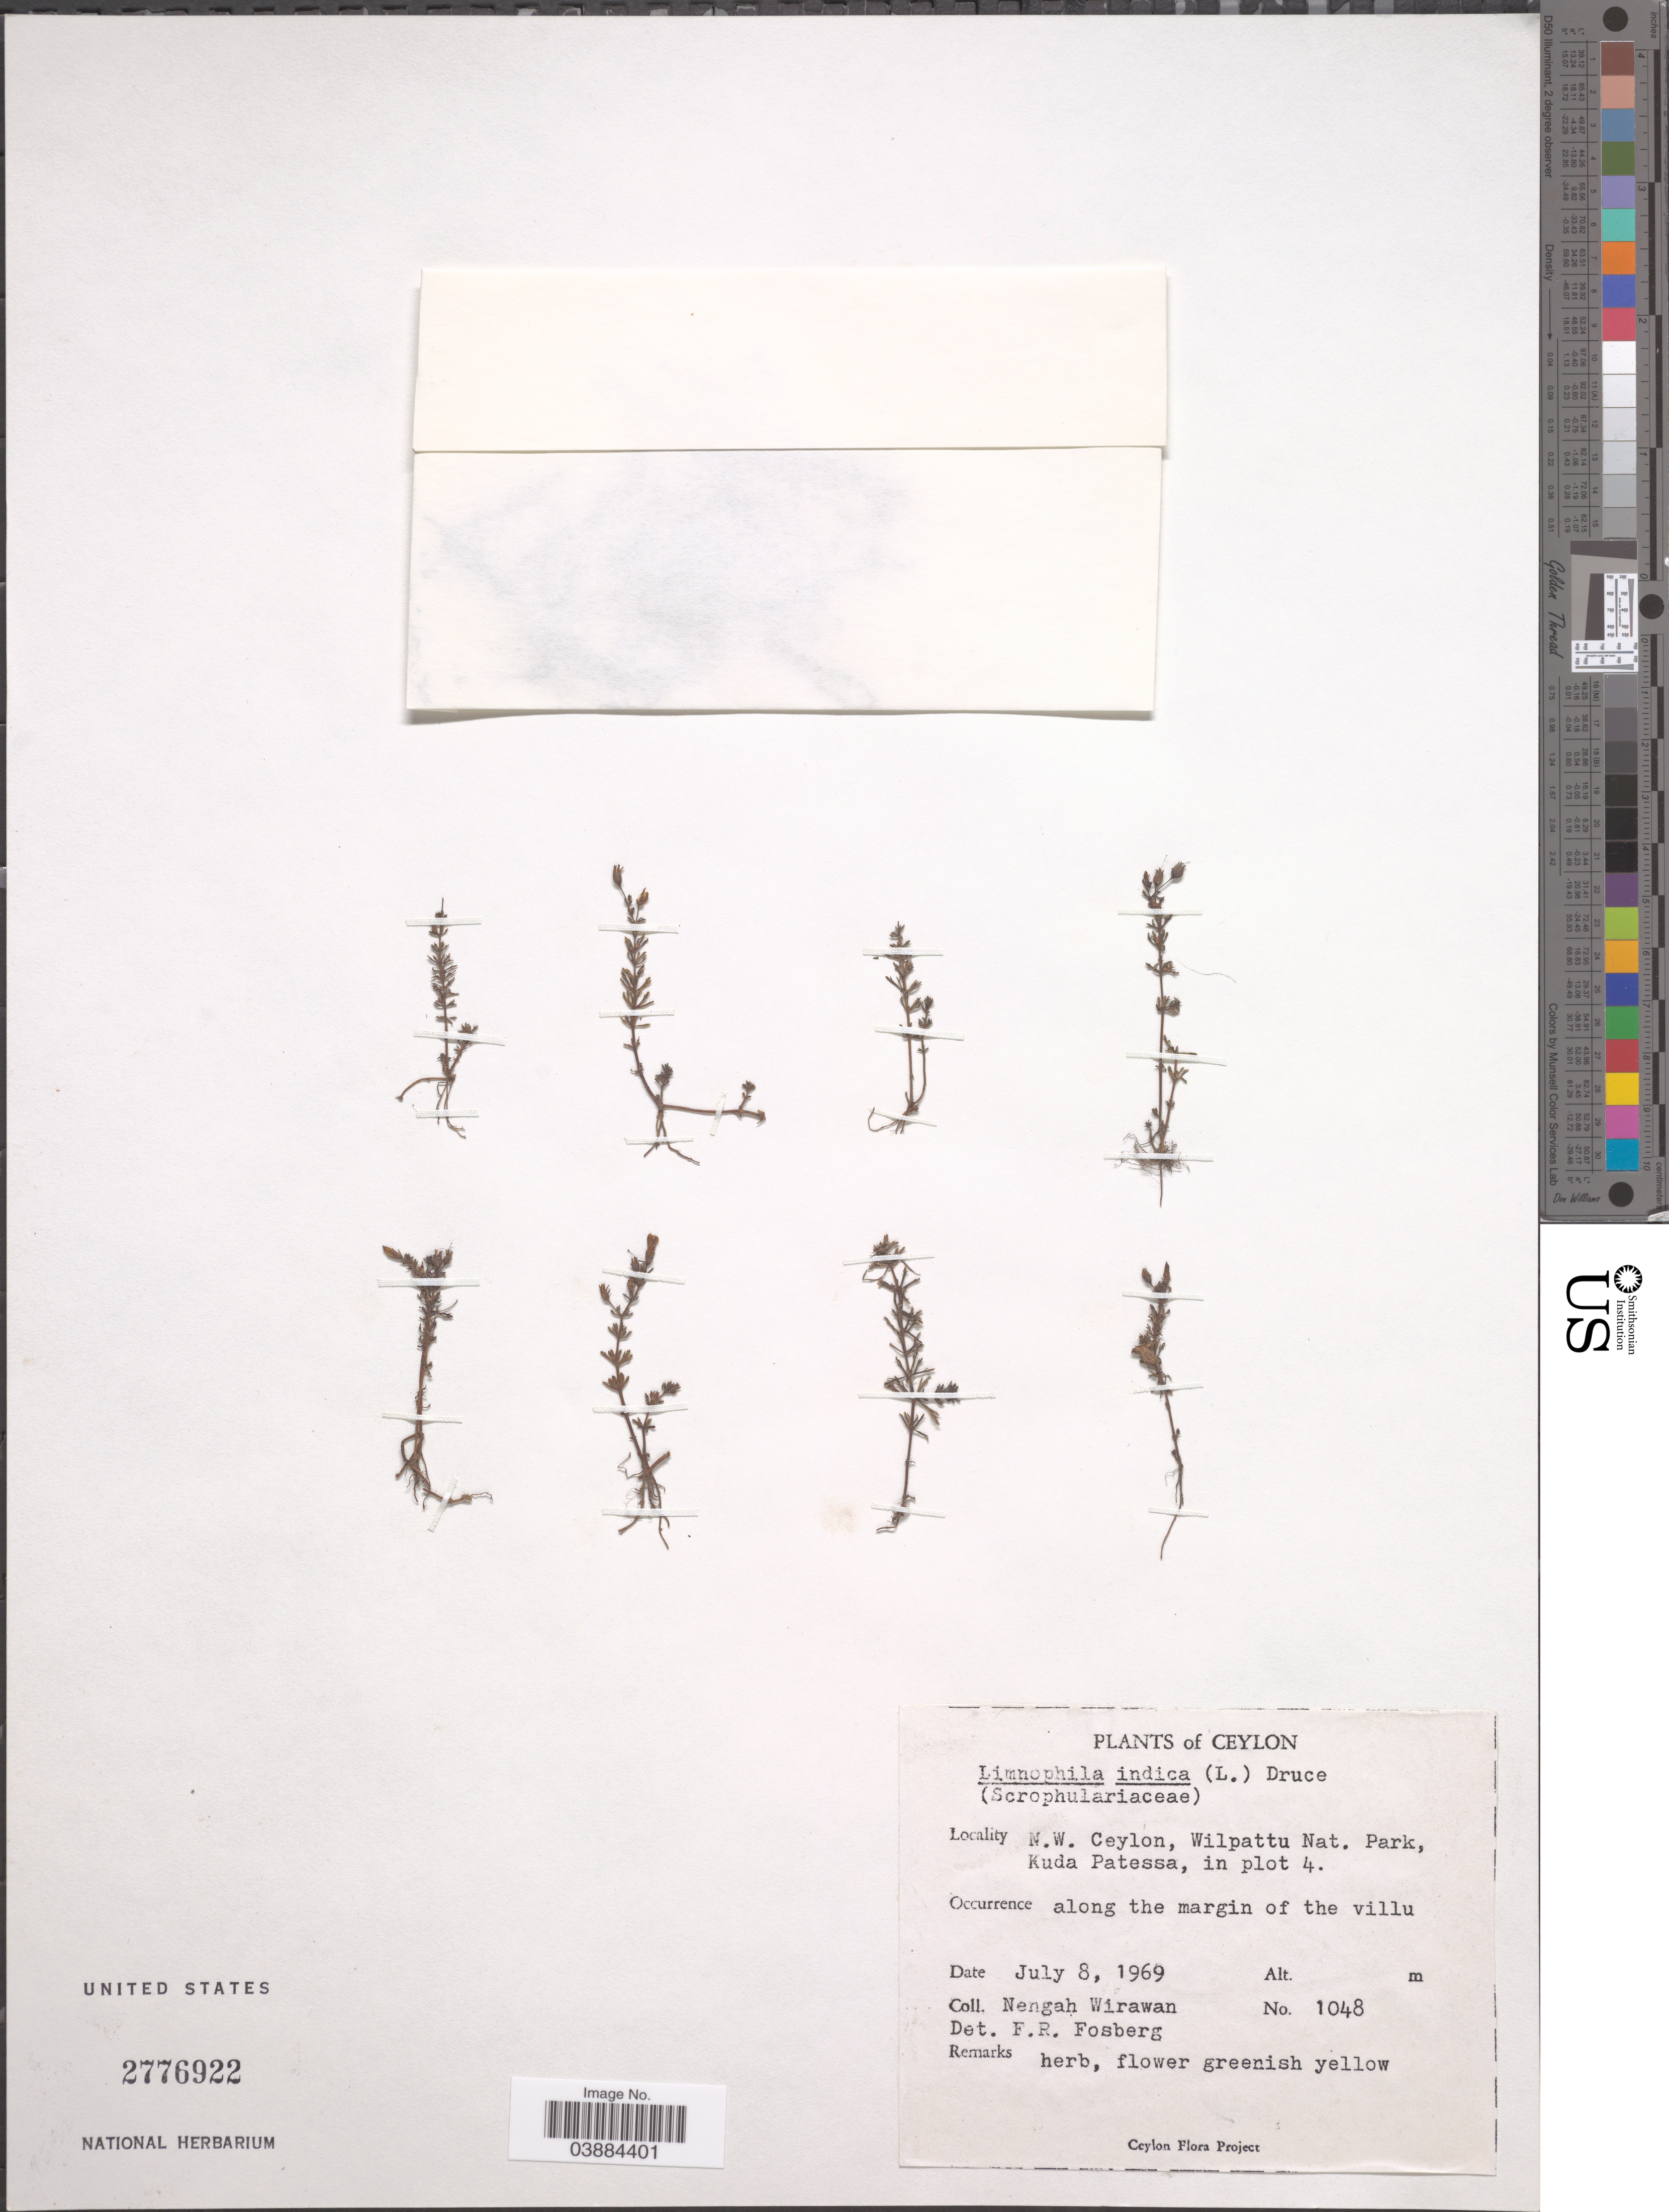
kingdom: Plantae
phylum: Tracheophyta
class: Magnoliopsida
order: Lamiales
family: Plantaginaceae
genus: Limnophila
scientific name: Limnophila indica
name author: (L.) Druce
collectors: N. Wirawan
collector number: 1048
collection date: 1969-07-08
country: Sri Lanka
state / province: North Western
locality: Ceylon. N.W. Ceylon, Wilpattu Nat. Park, Kuda Patessa, in plot 4. Along the margin of the villu.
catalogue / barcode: US 2776922